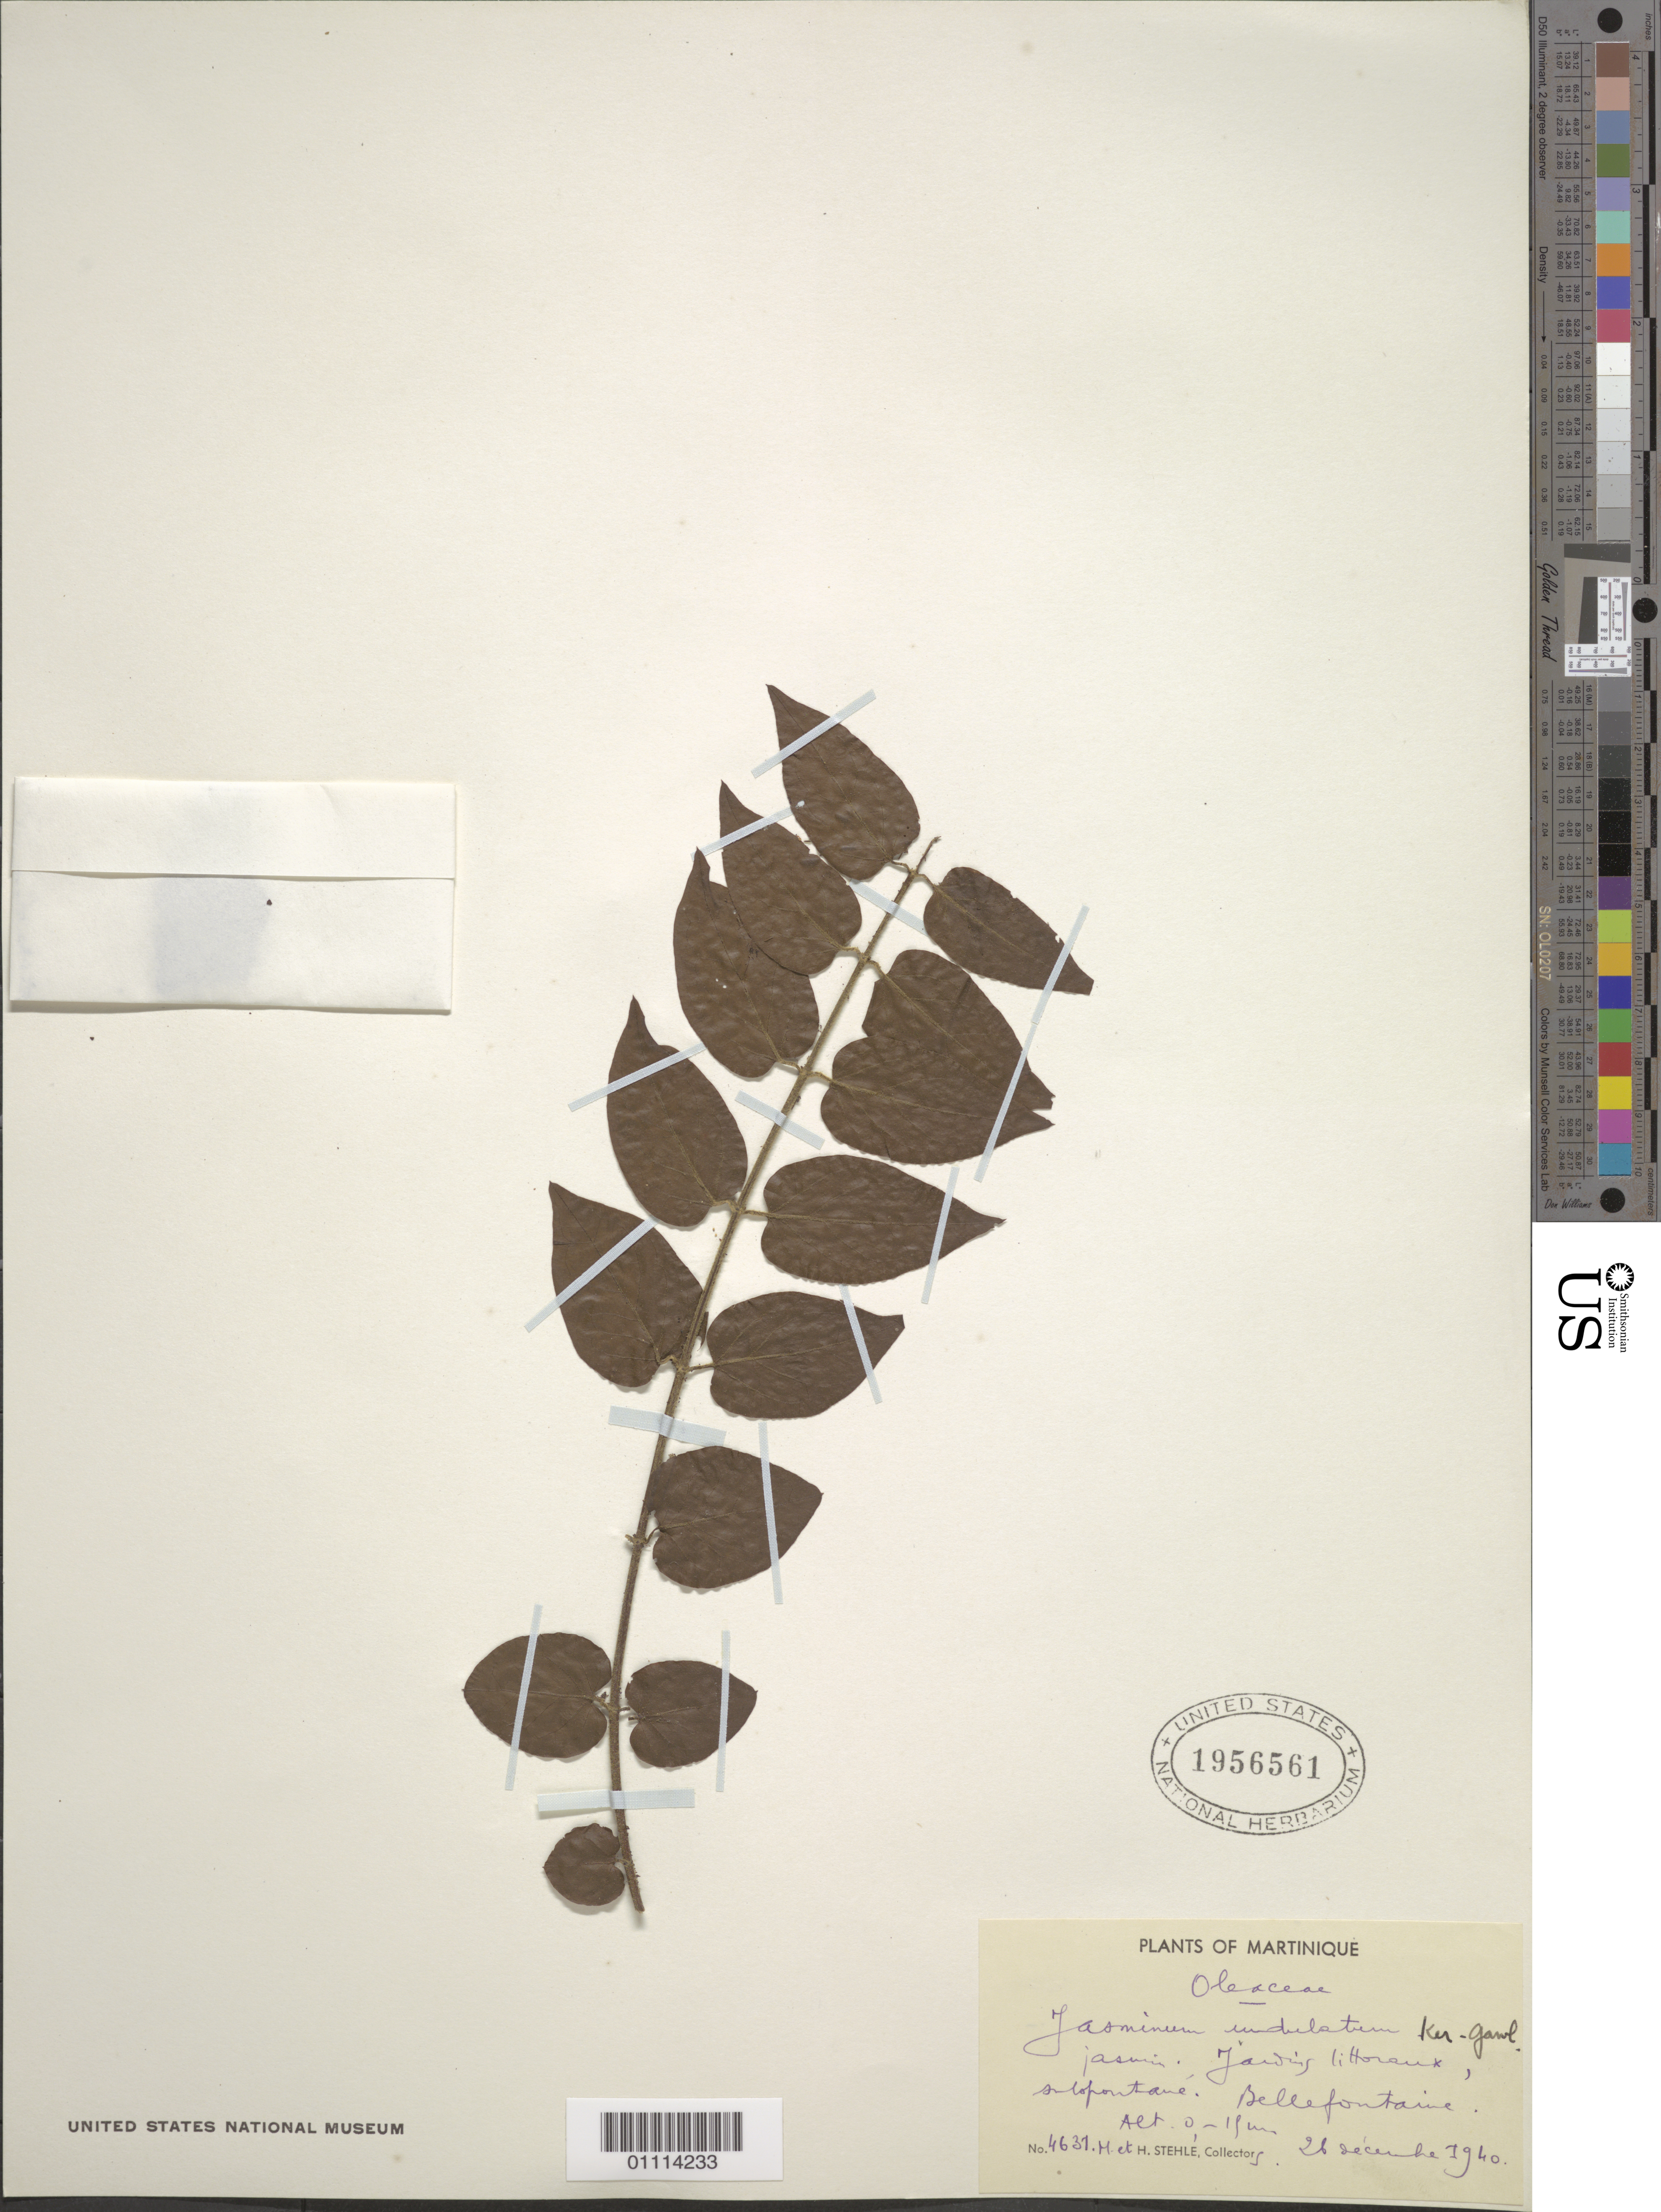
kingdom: Plantae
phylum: Tracheophyta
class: Magnoliopsida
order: Lamiales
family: Oleaceae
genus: Jasminum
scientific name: Jasminum undulatum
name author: Ker Gawl.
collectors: H. Stehlé & M. Stehlé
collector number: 4631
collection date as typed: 26 Dec 1940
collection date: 1940-12-26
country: Martinique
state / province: Saint-Pierre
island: Martinique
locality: Jardins littoraux, subfontane. Bellefontaine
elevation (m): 0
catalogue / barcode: US 1956561